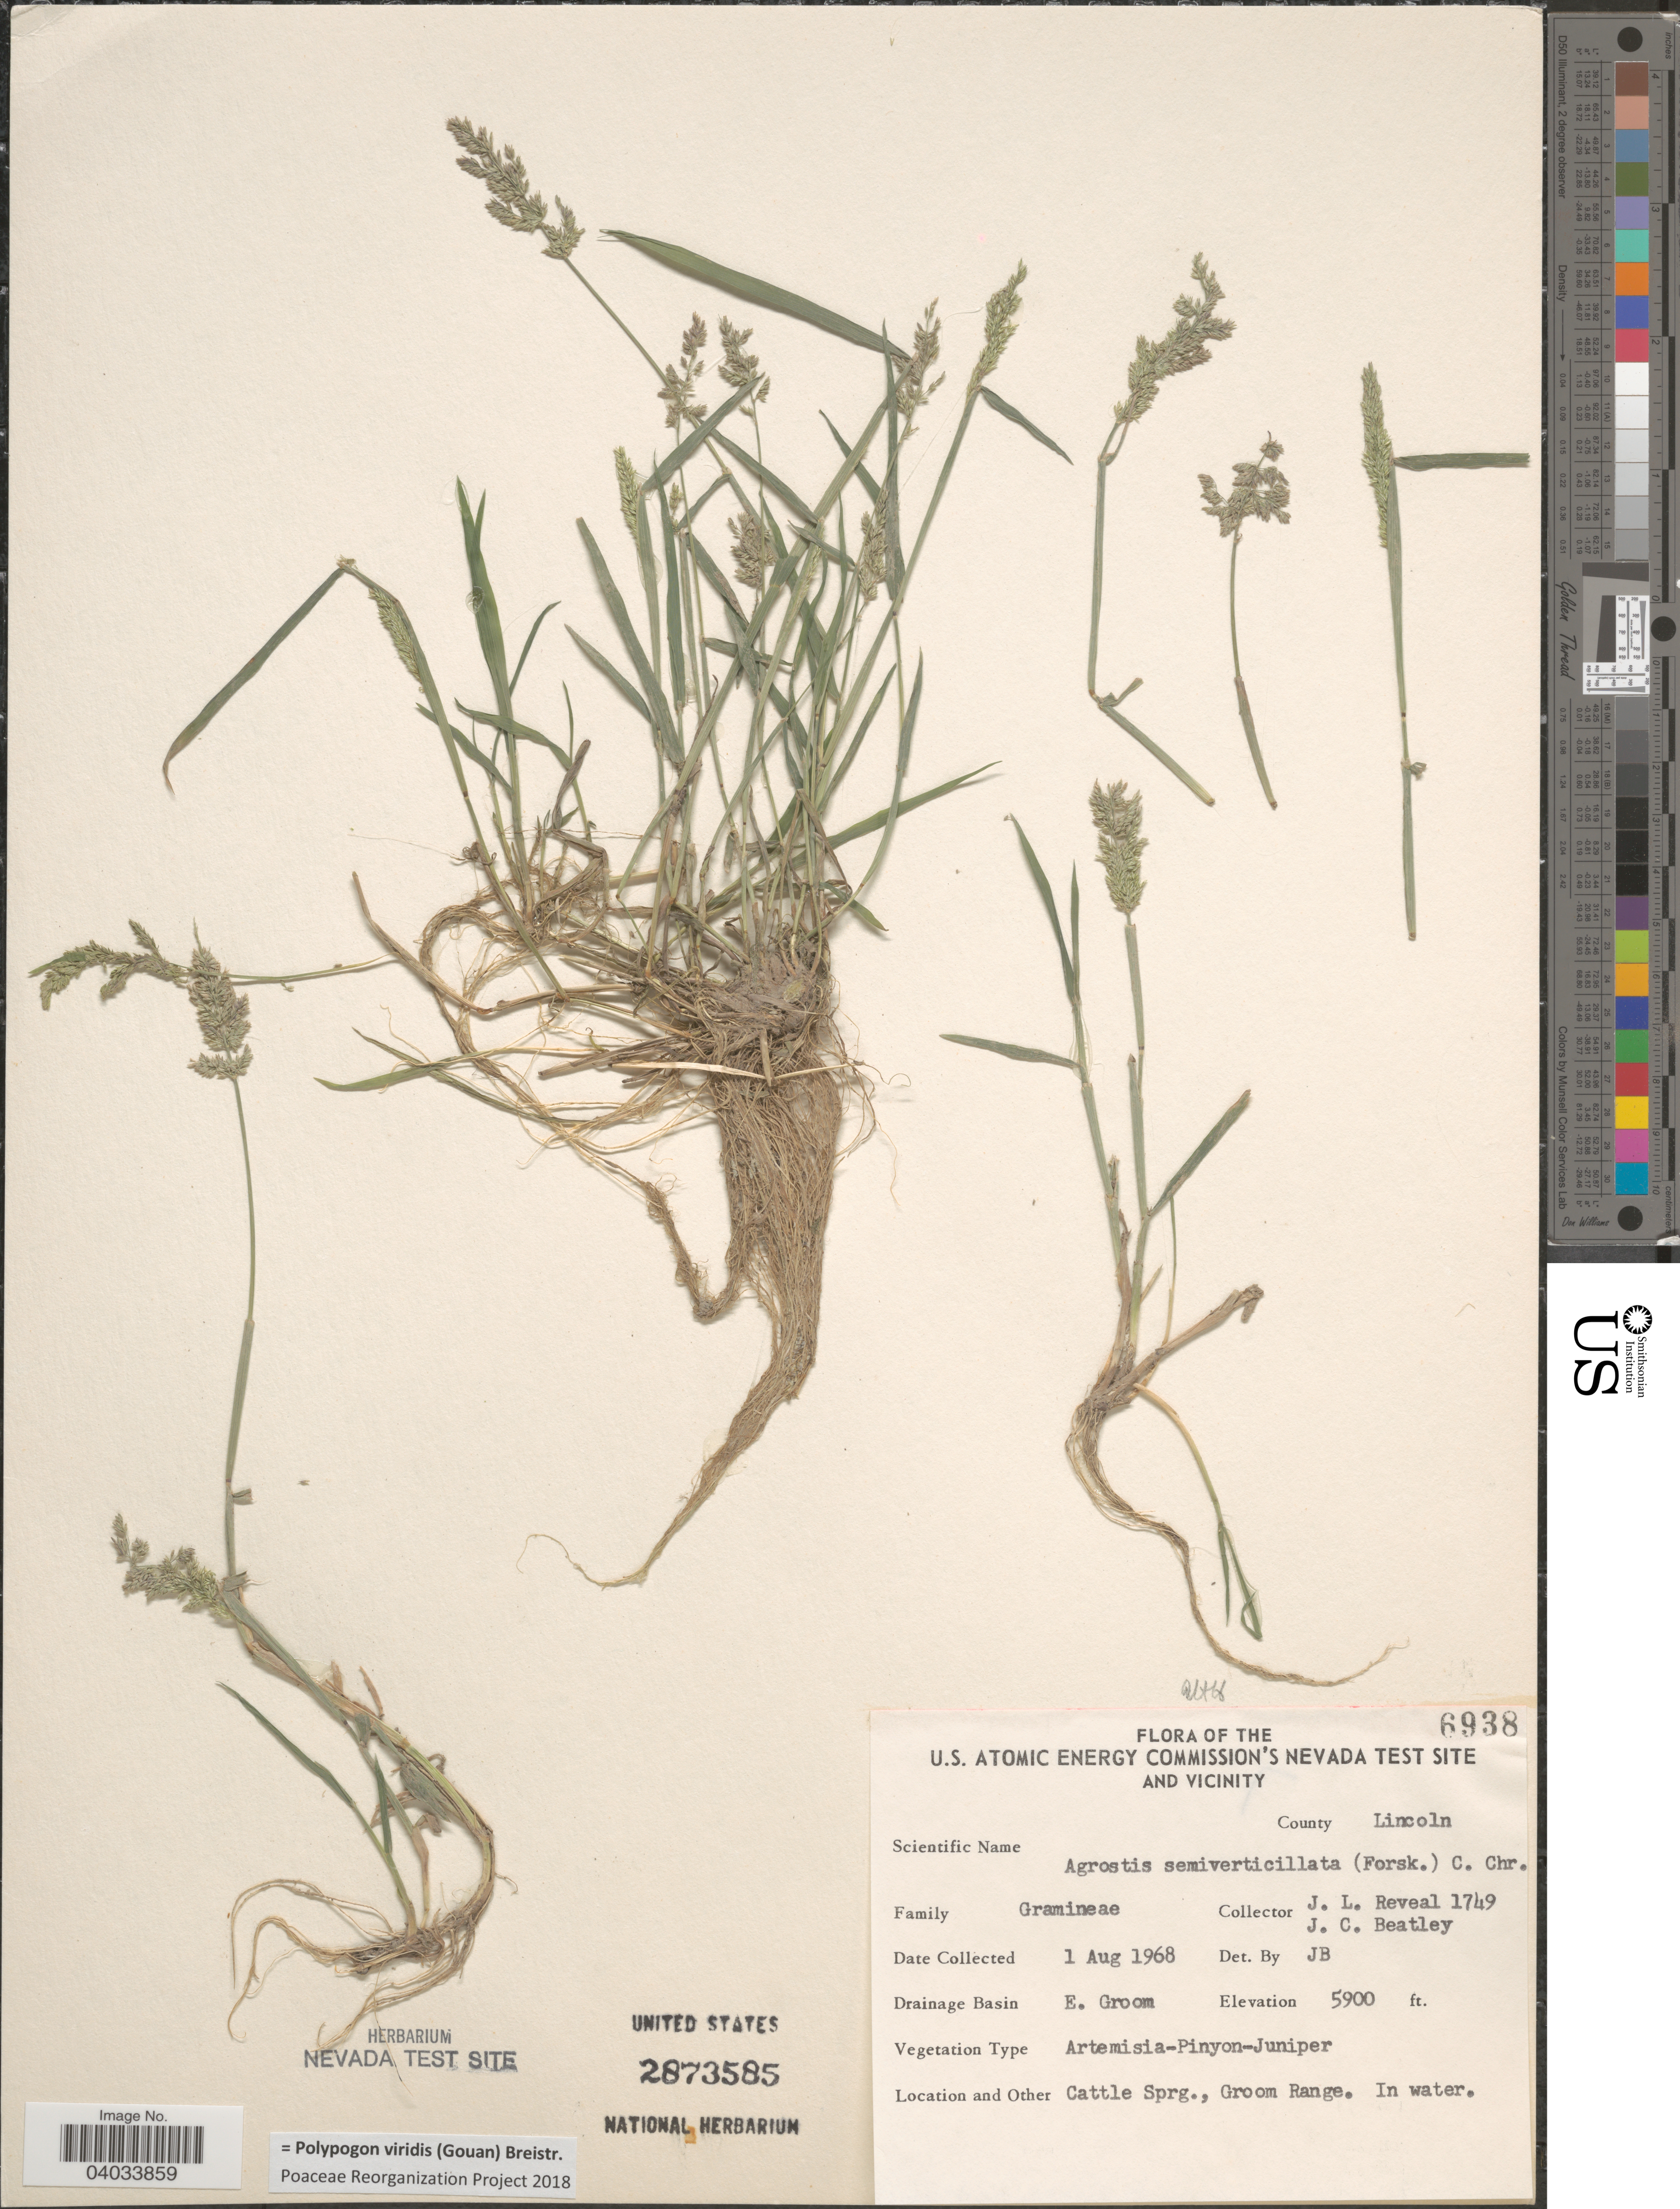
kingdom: Plantae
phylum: Tracheophyta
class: Liliopsida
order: Poales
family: Poaceae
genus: Polypogon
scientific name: Polypogon viridis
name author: (Gouan) Breistroffer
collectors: J. L. Reveal & J. C. Beatley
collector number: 1749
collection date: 1968-08-01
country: United States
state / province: Nevada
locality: U.S Atomic Energy Commission's Nevada Test Site and Vicinity. County Lincoln. Drainage Basin E. Groom. Cattle Sprg., Groom Range.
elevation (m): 1798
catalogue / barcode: US 2873585